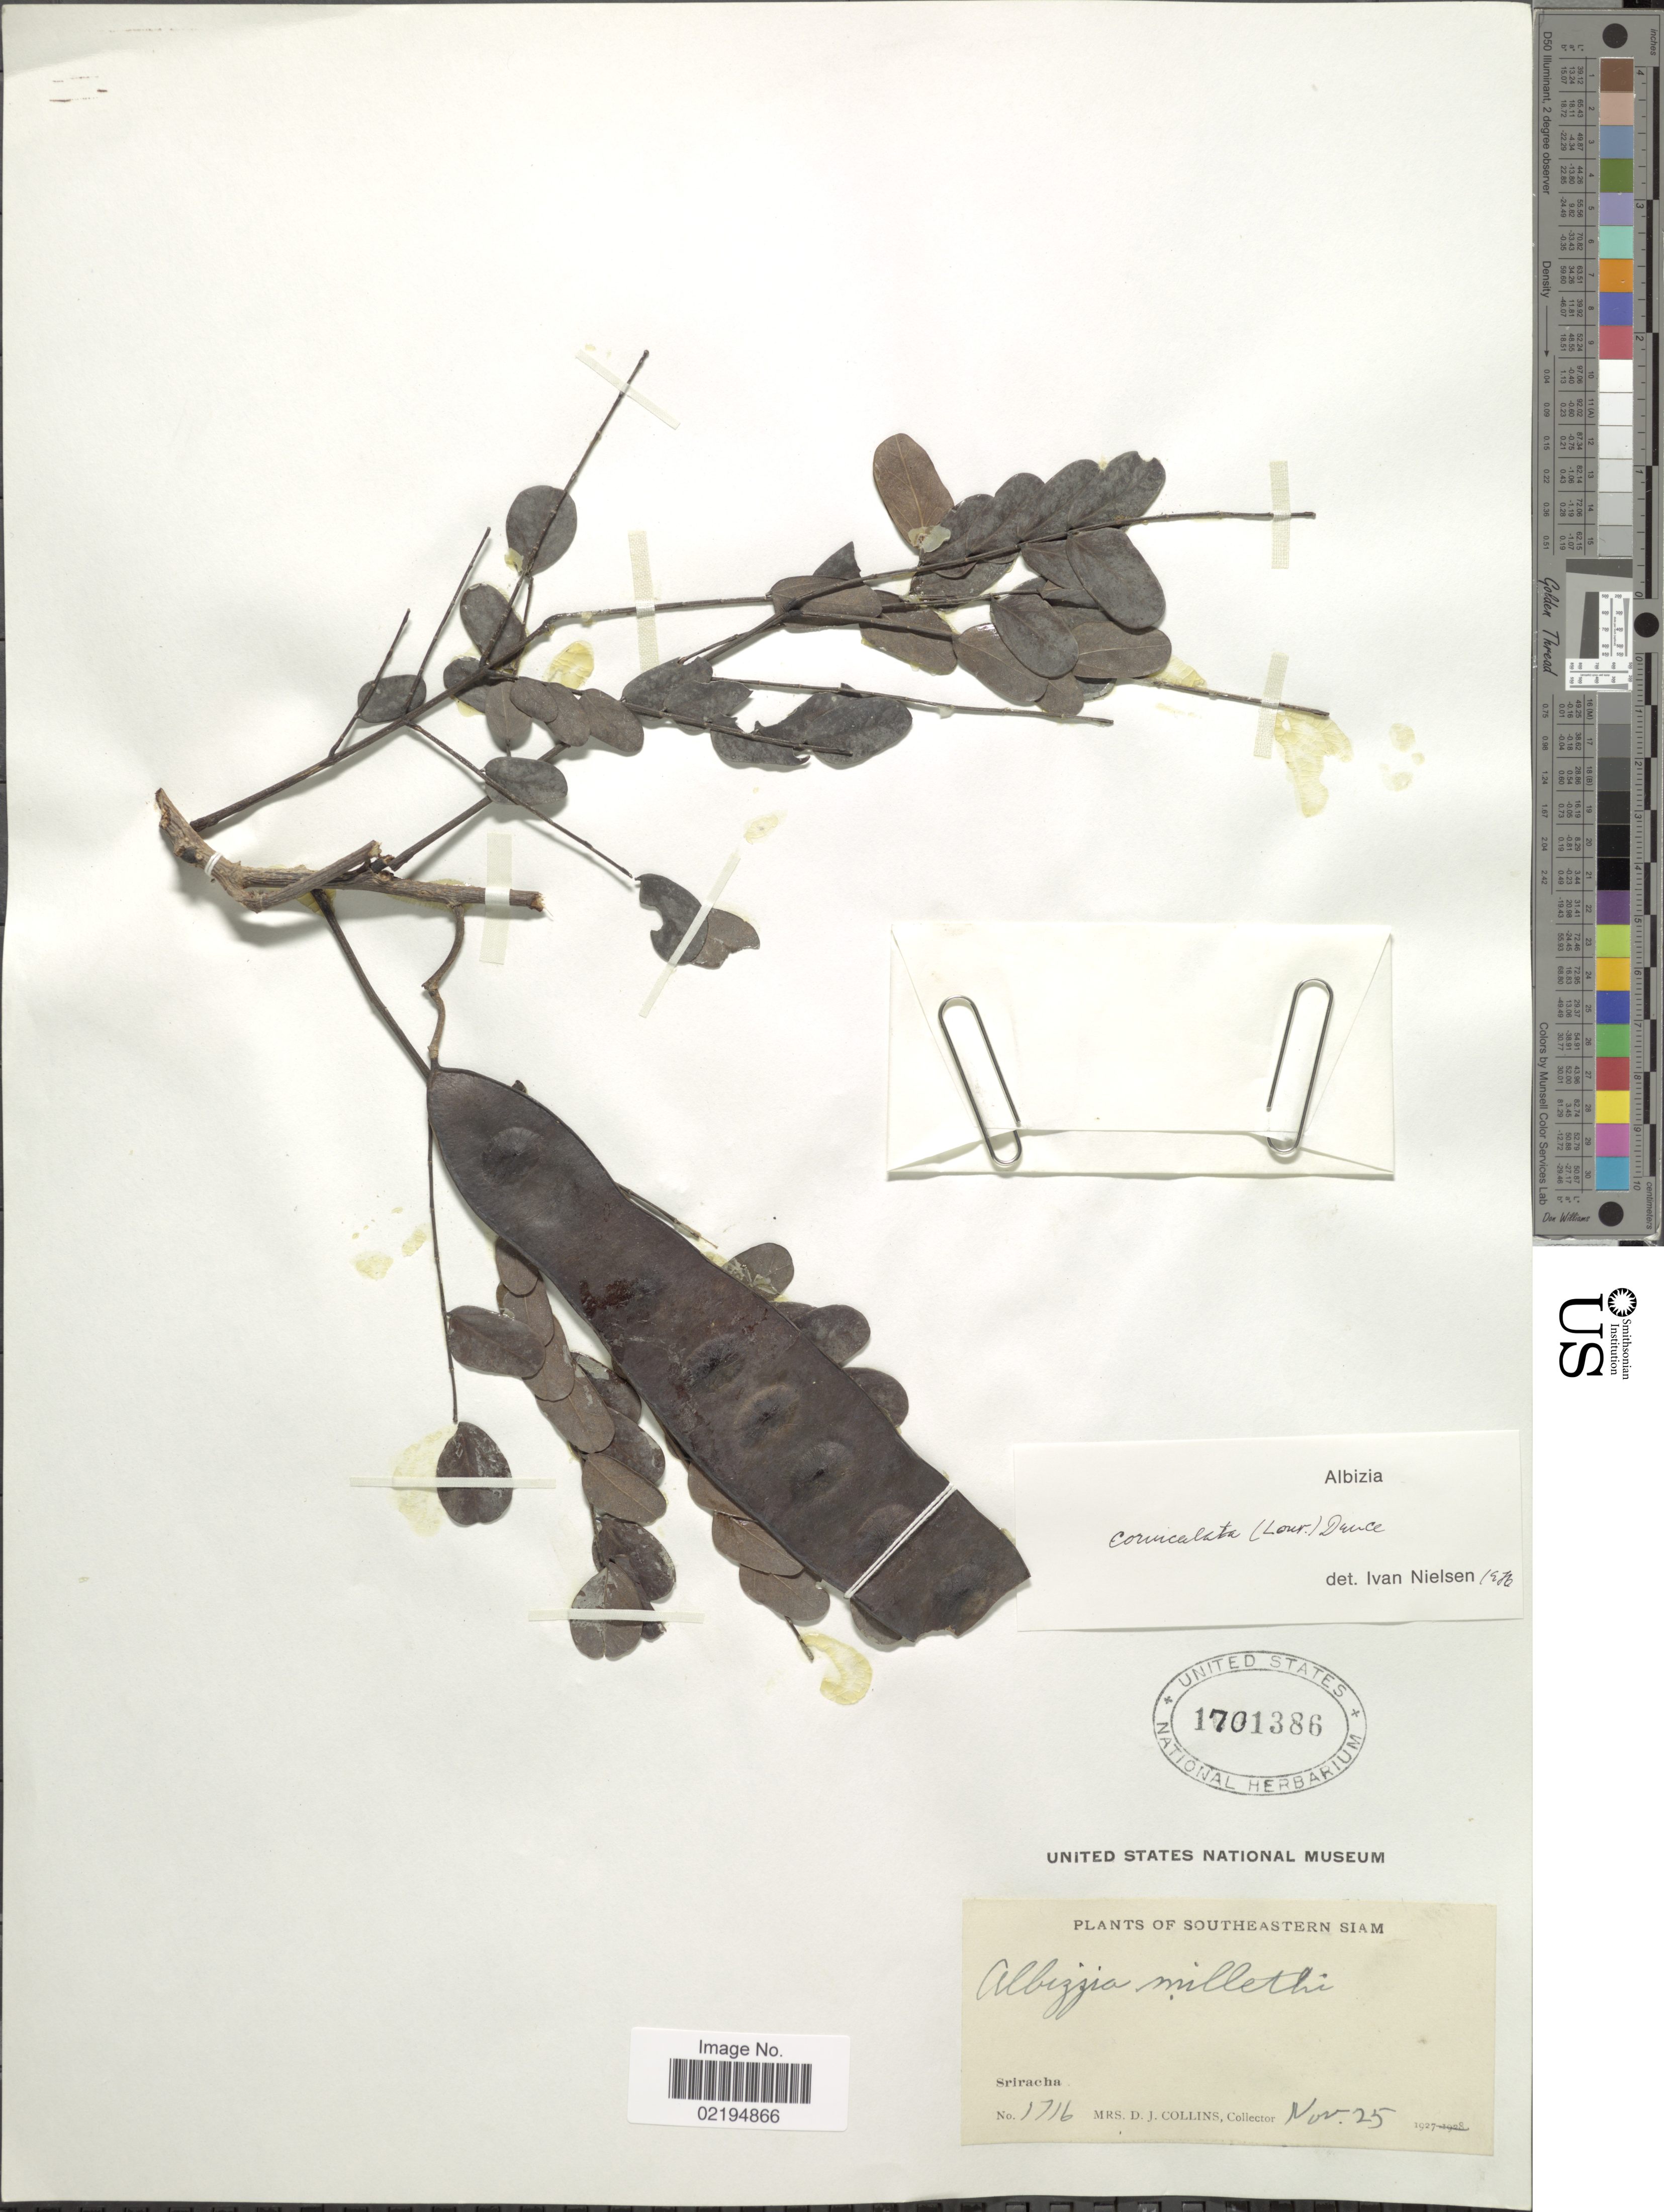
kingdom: Plantae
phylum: Tracheophyta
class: Magnoliopsida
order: Fabales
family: Fabaceae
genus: Albizia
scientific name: Albizia corniculata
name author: (Lour.) Druce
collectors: Mrs. D. J. Collins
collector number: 1716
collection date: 1927-11-25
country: Thailand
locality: Southeastern Siam, Sriracha.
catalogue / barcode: US 1701386